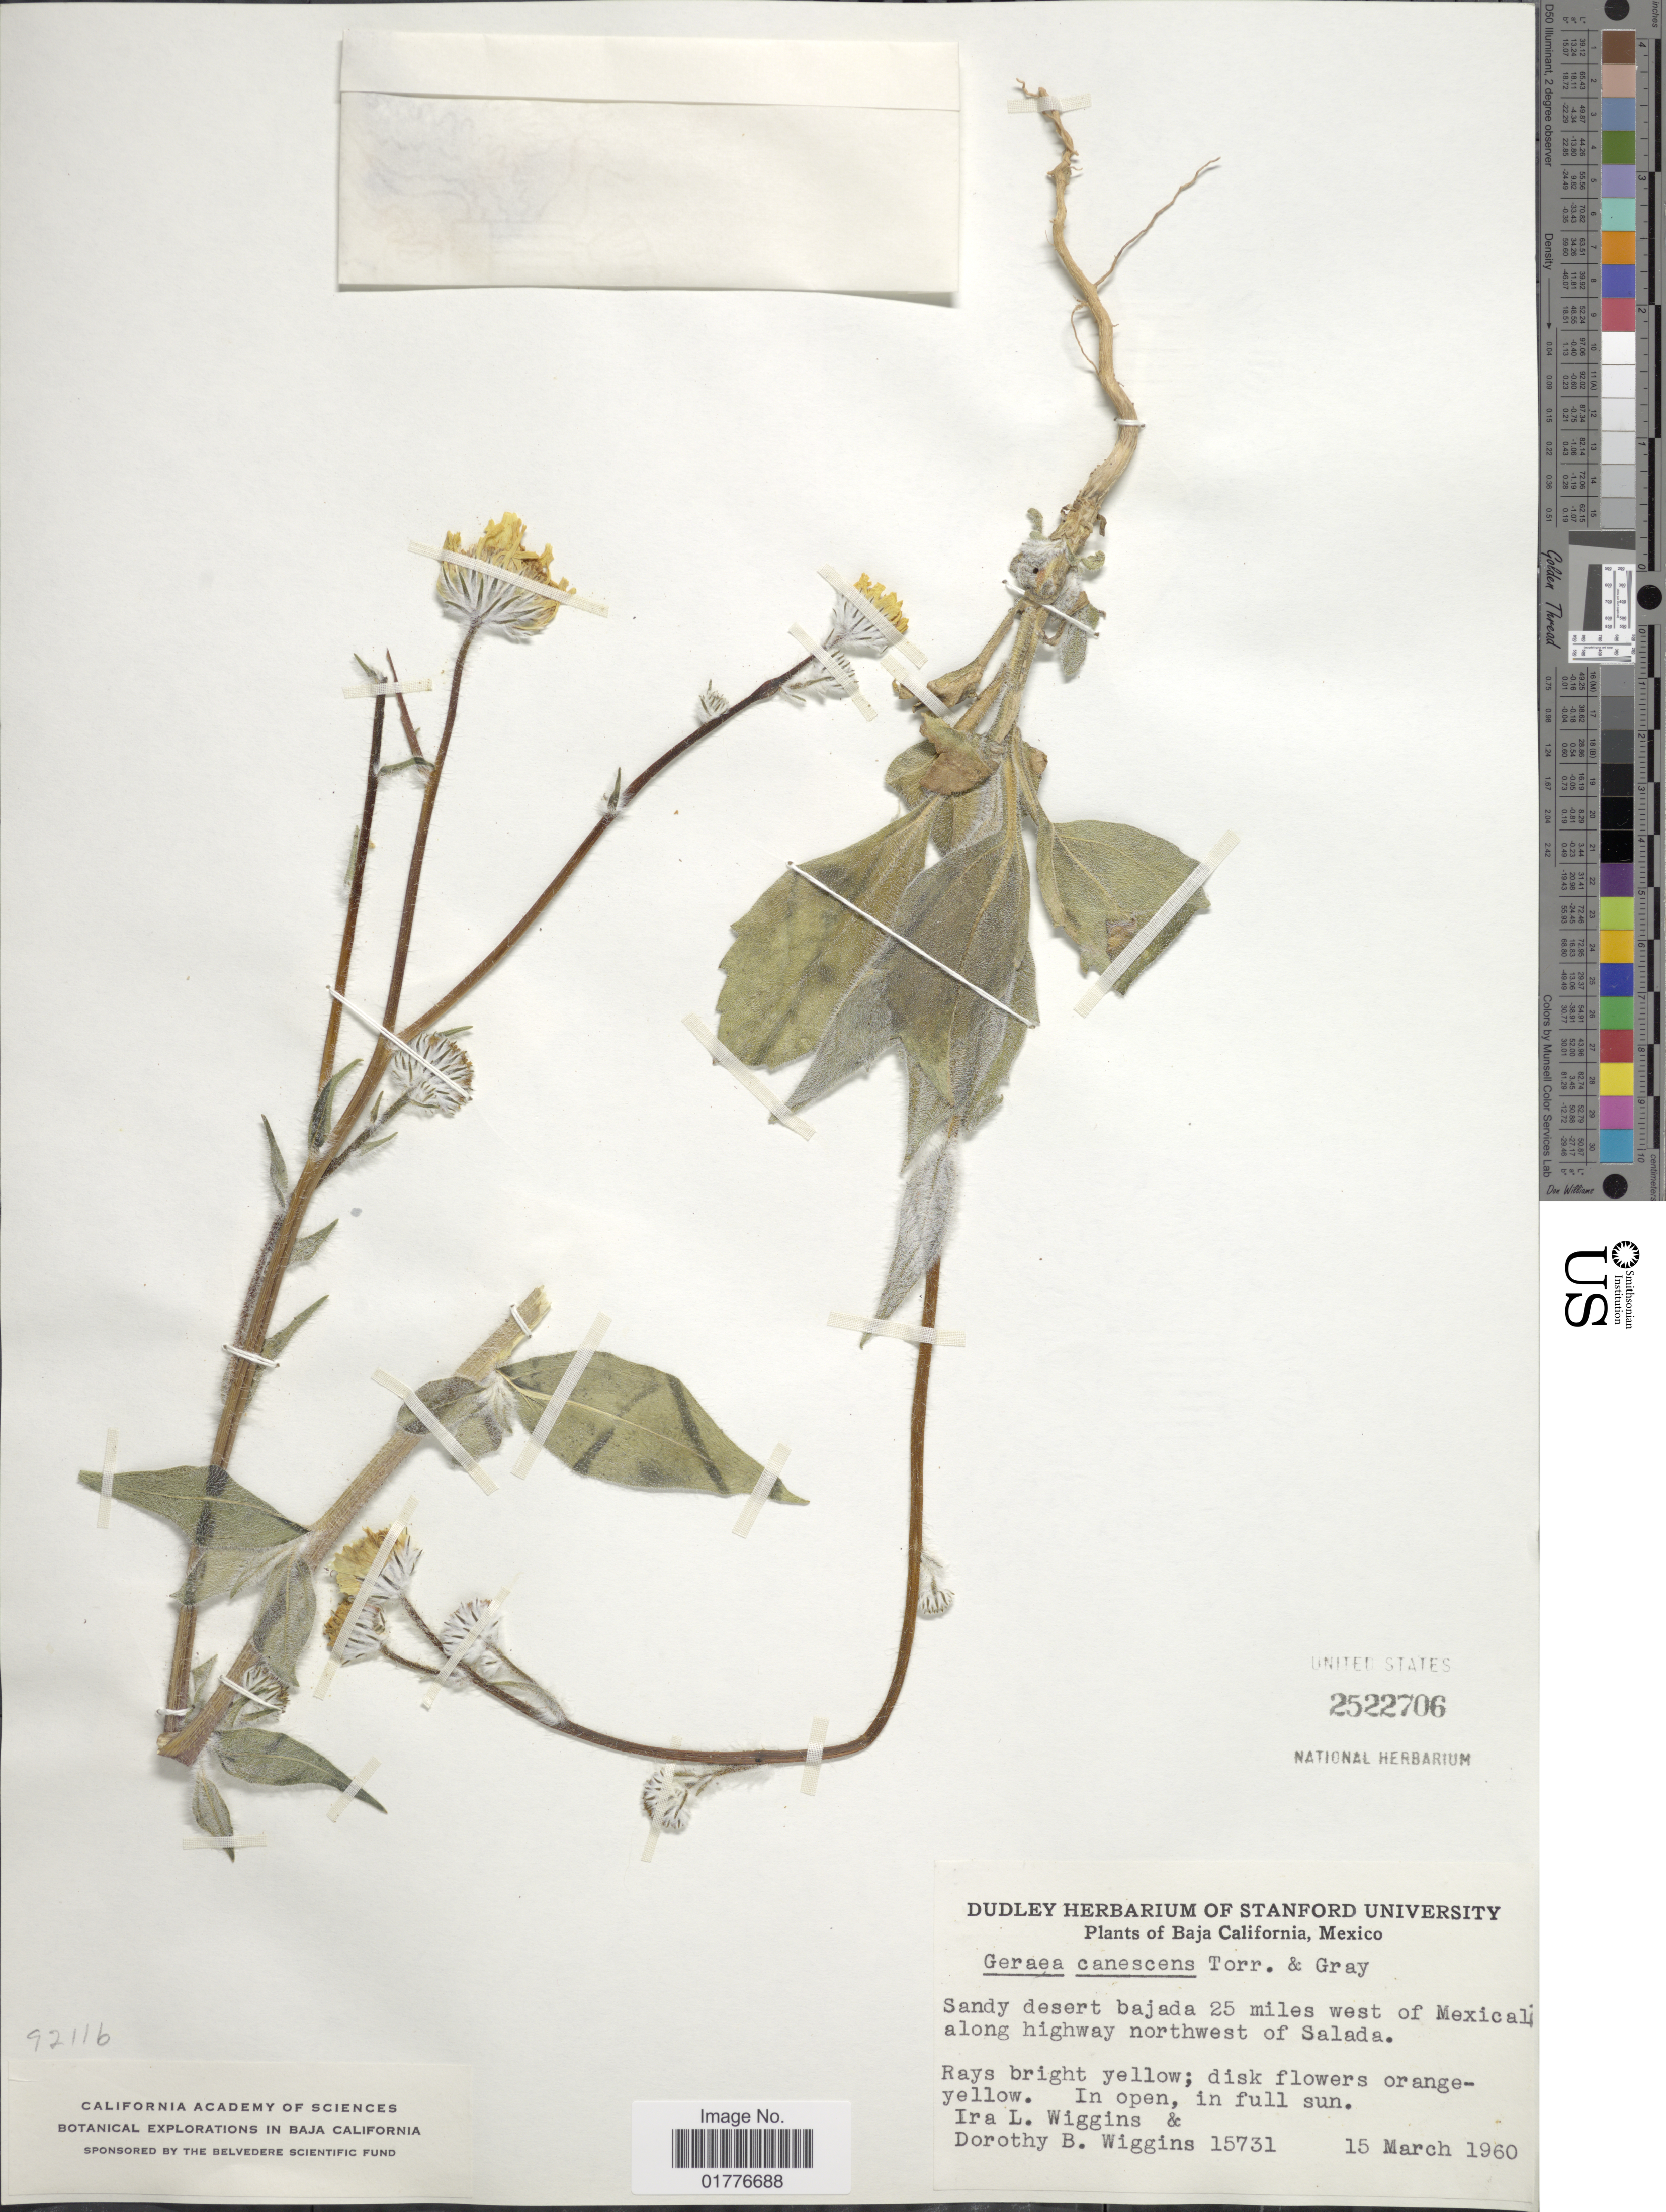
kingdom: Plantae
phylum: Tracheophyta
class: Magnoliopsida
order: Asterales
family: Asteraceae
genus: Geraea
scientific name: Geraea canescens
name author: Torr. & A. Gray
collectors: I. L. Wiggins & D. B. Wiggins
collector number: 15731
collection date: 1960-03-15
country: Mexico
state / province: Baja California Sur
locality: Sandy desert bajada 25 miles west of Mexicali along highway northwest of Salada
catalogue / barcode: US 2522706